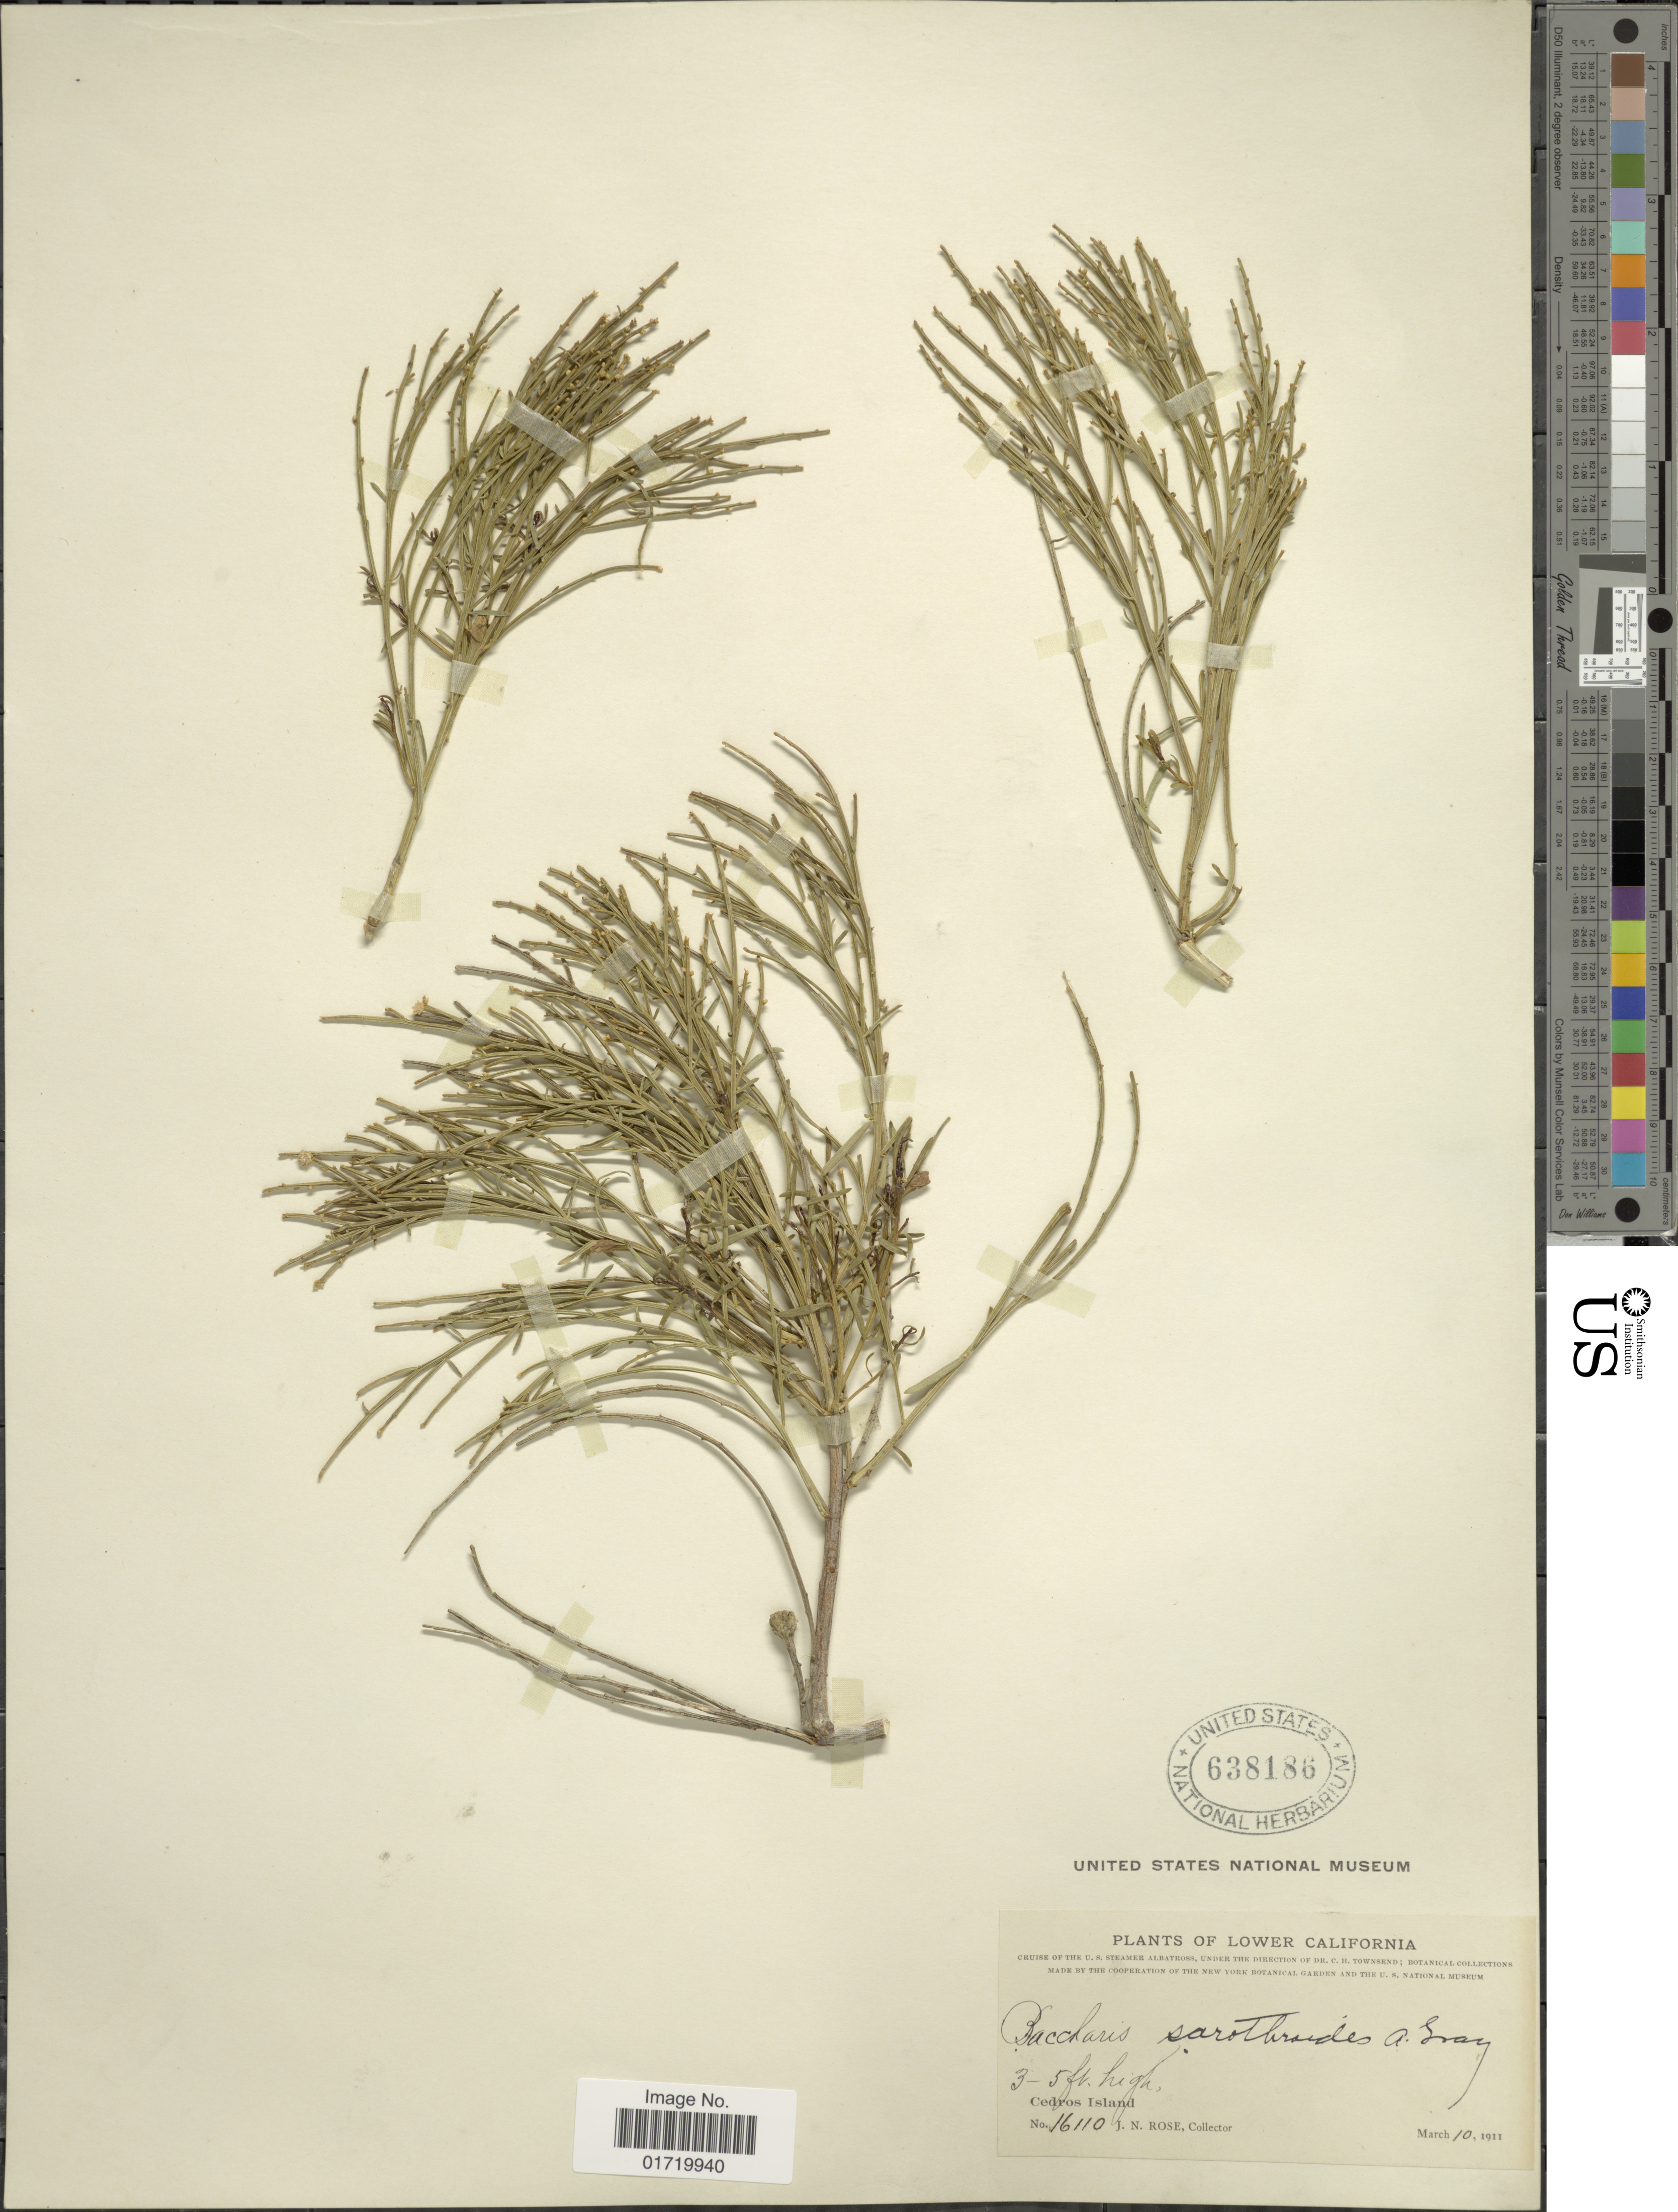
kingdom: Plantae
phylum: Tracheophyta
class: Magnoliopsida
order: Asterales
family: Asteraceae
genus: Baccharis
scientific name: Baccharis sarothroides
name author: A. Gray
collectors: J. N. Rose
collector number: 16110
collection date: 1911-03-10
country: Mexico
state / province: Baja California Sur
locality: Lower California, Cedros Island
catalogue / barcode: US 638186